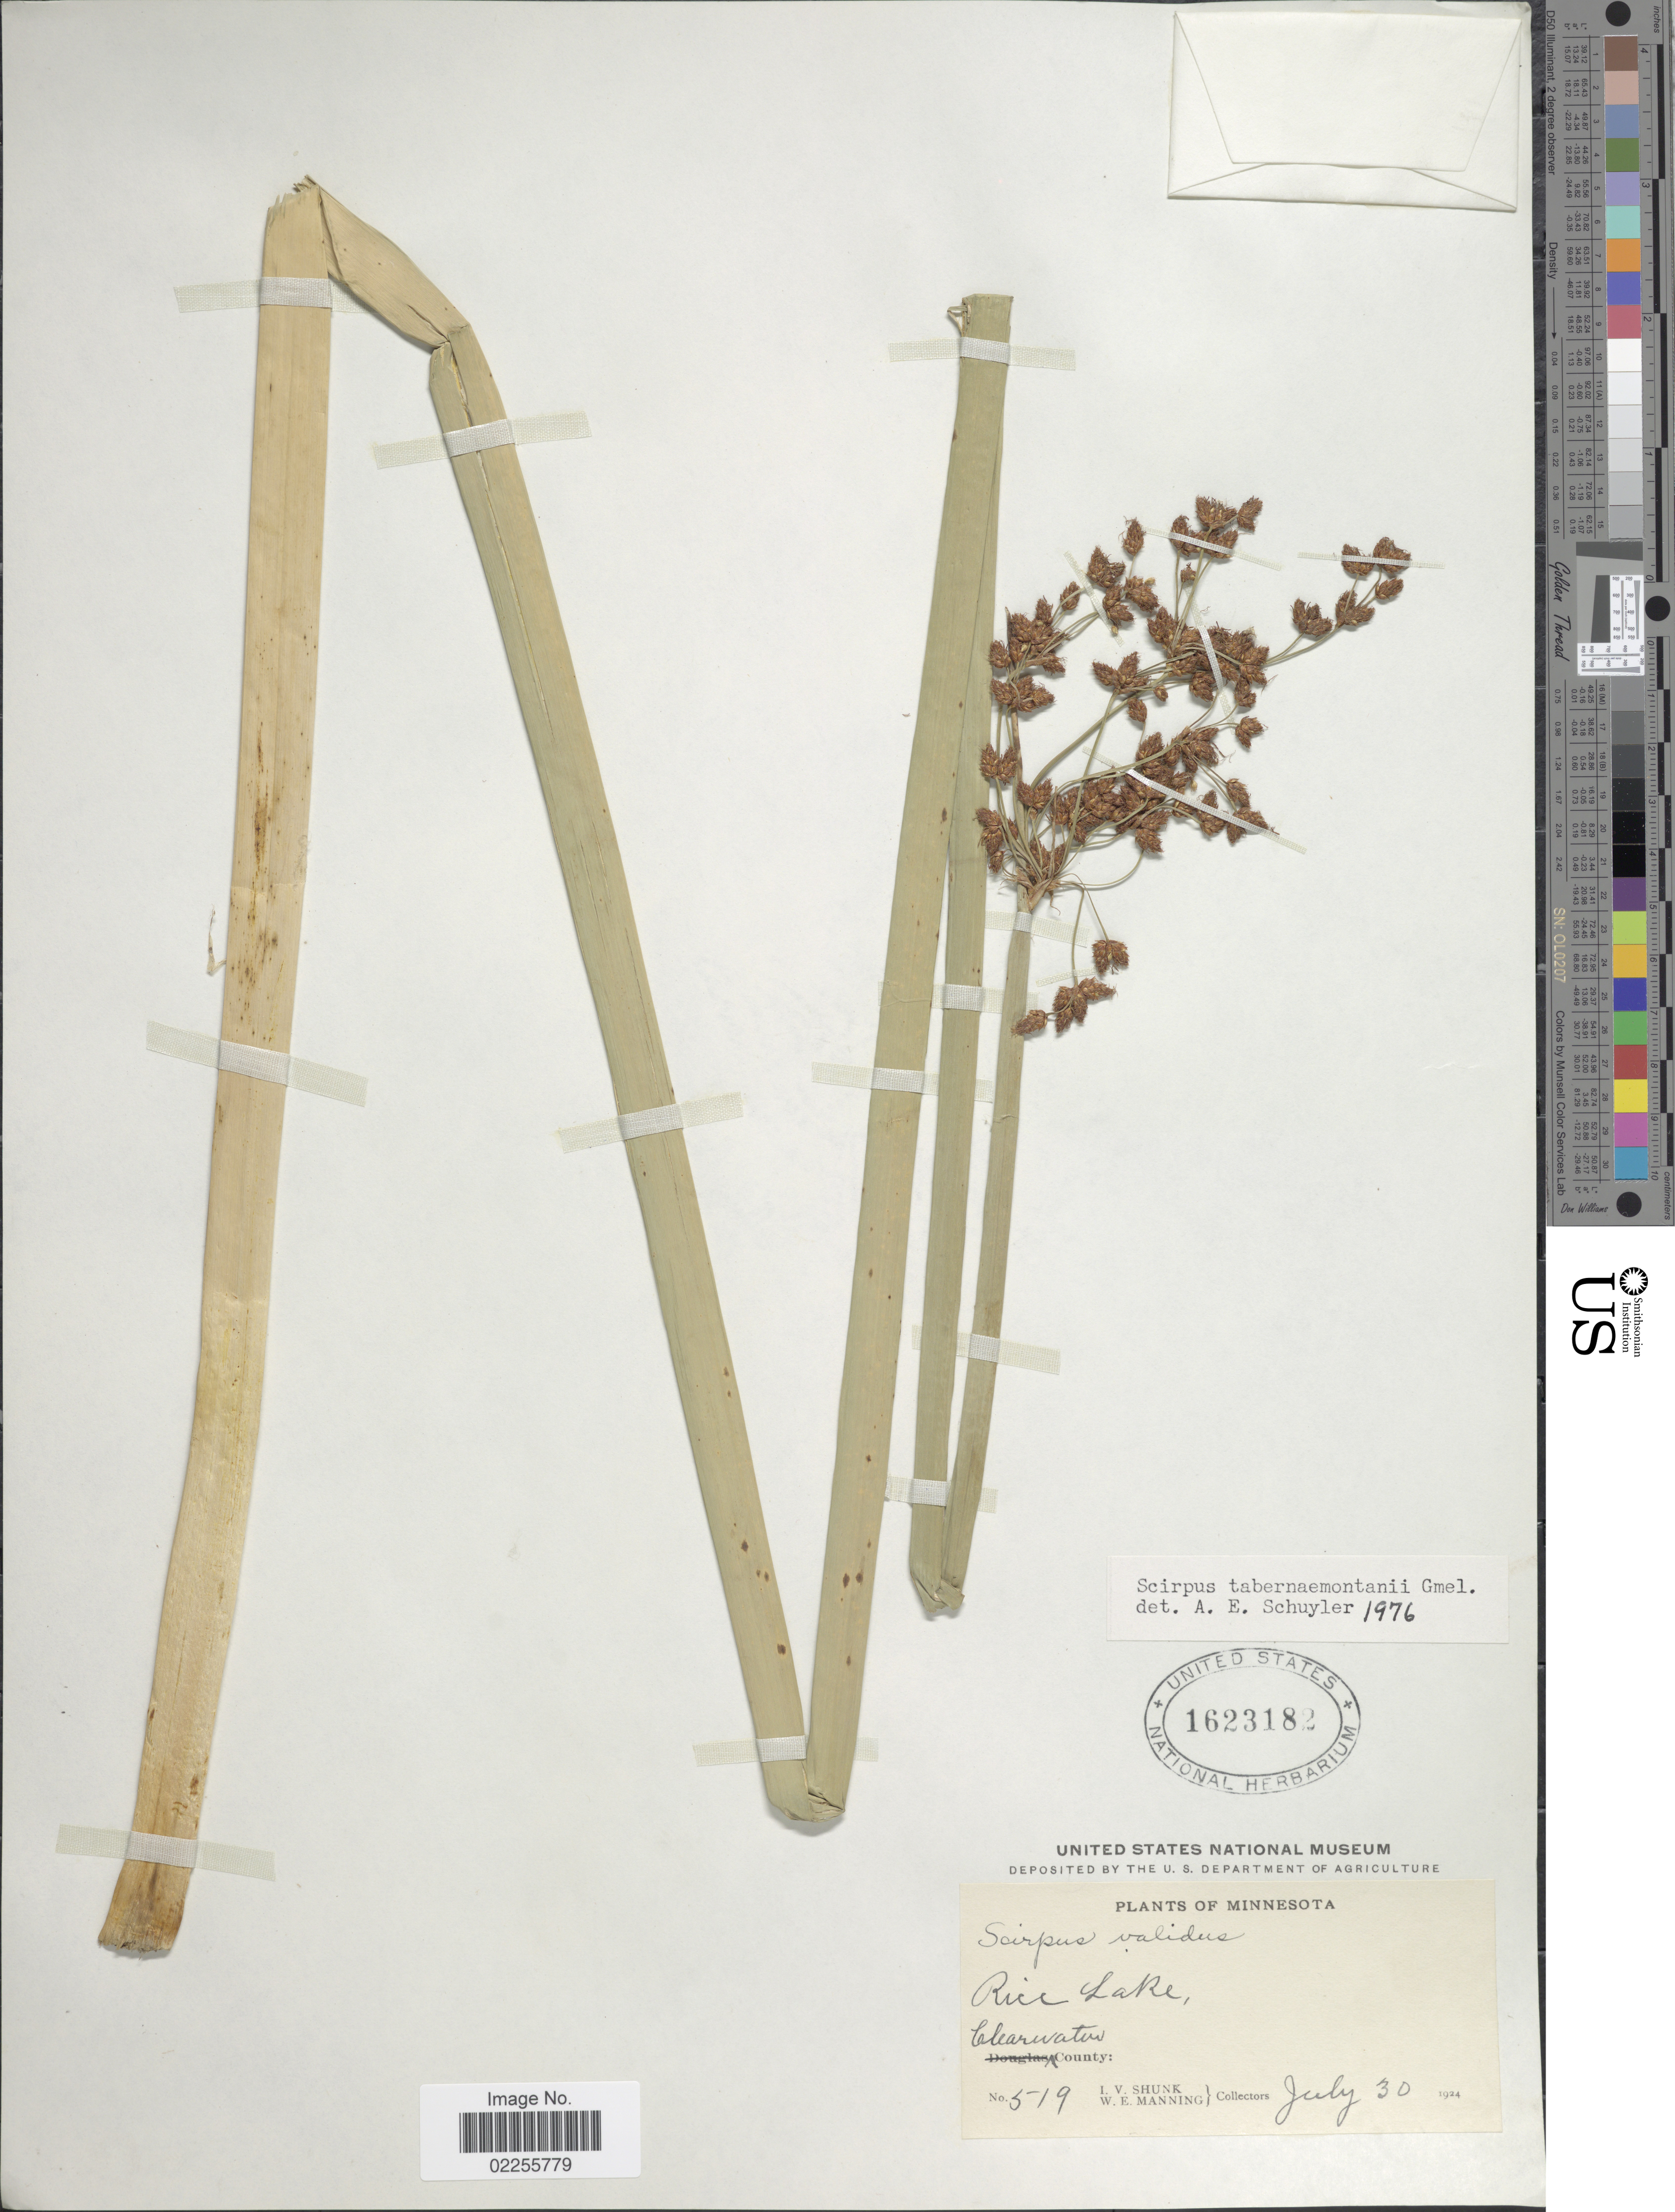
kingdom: Plantae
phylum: Tracheophyta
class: Liliopsida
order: Poales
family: Cyperaceae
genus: Schoenoplectus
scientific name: Schoenoplectus tabernaemontani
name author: (C.C. Gmel.) Palla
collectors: I. Shunk & W. Manning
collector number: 519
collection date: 1924-07-30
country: United States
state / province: Minnesota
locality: Rice Lake, Clearwater County.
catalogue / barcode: US 1623182